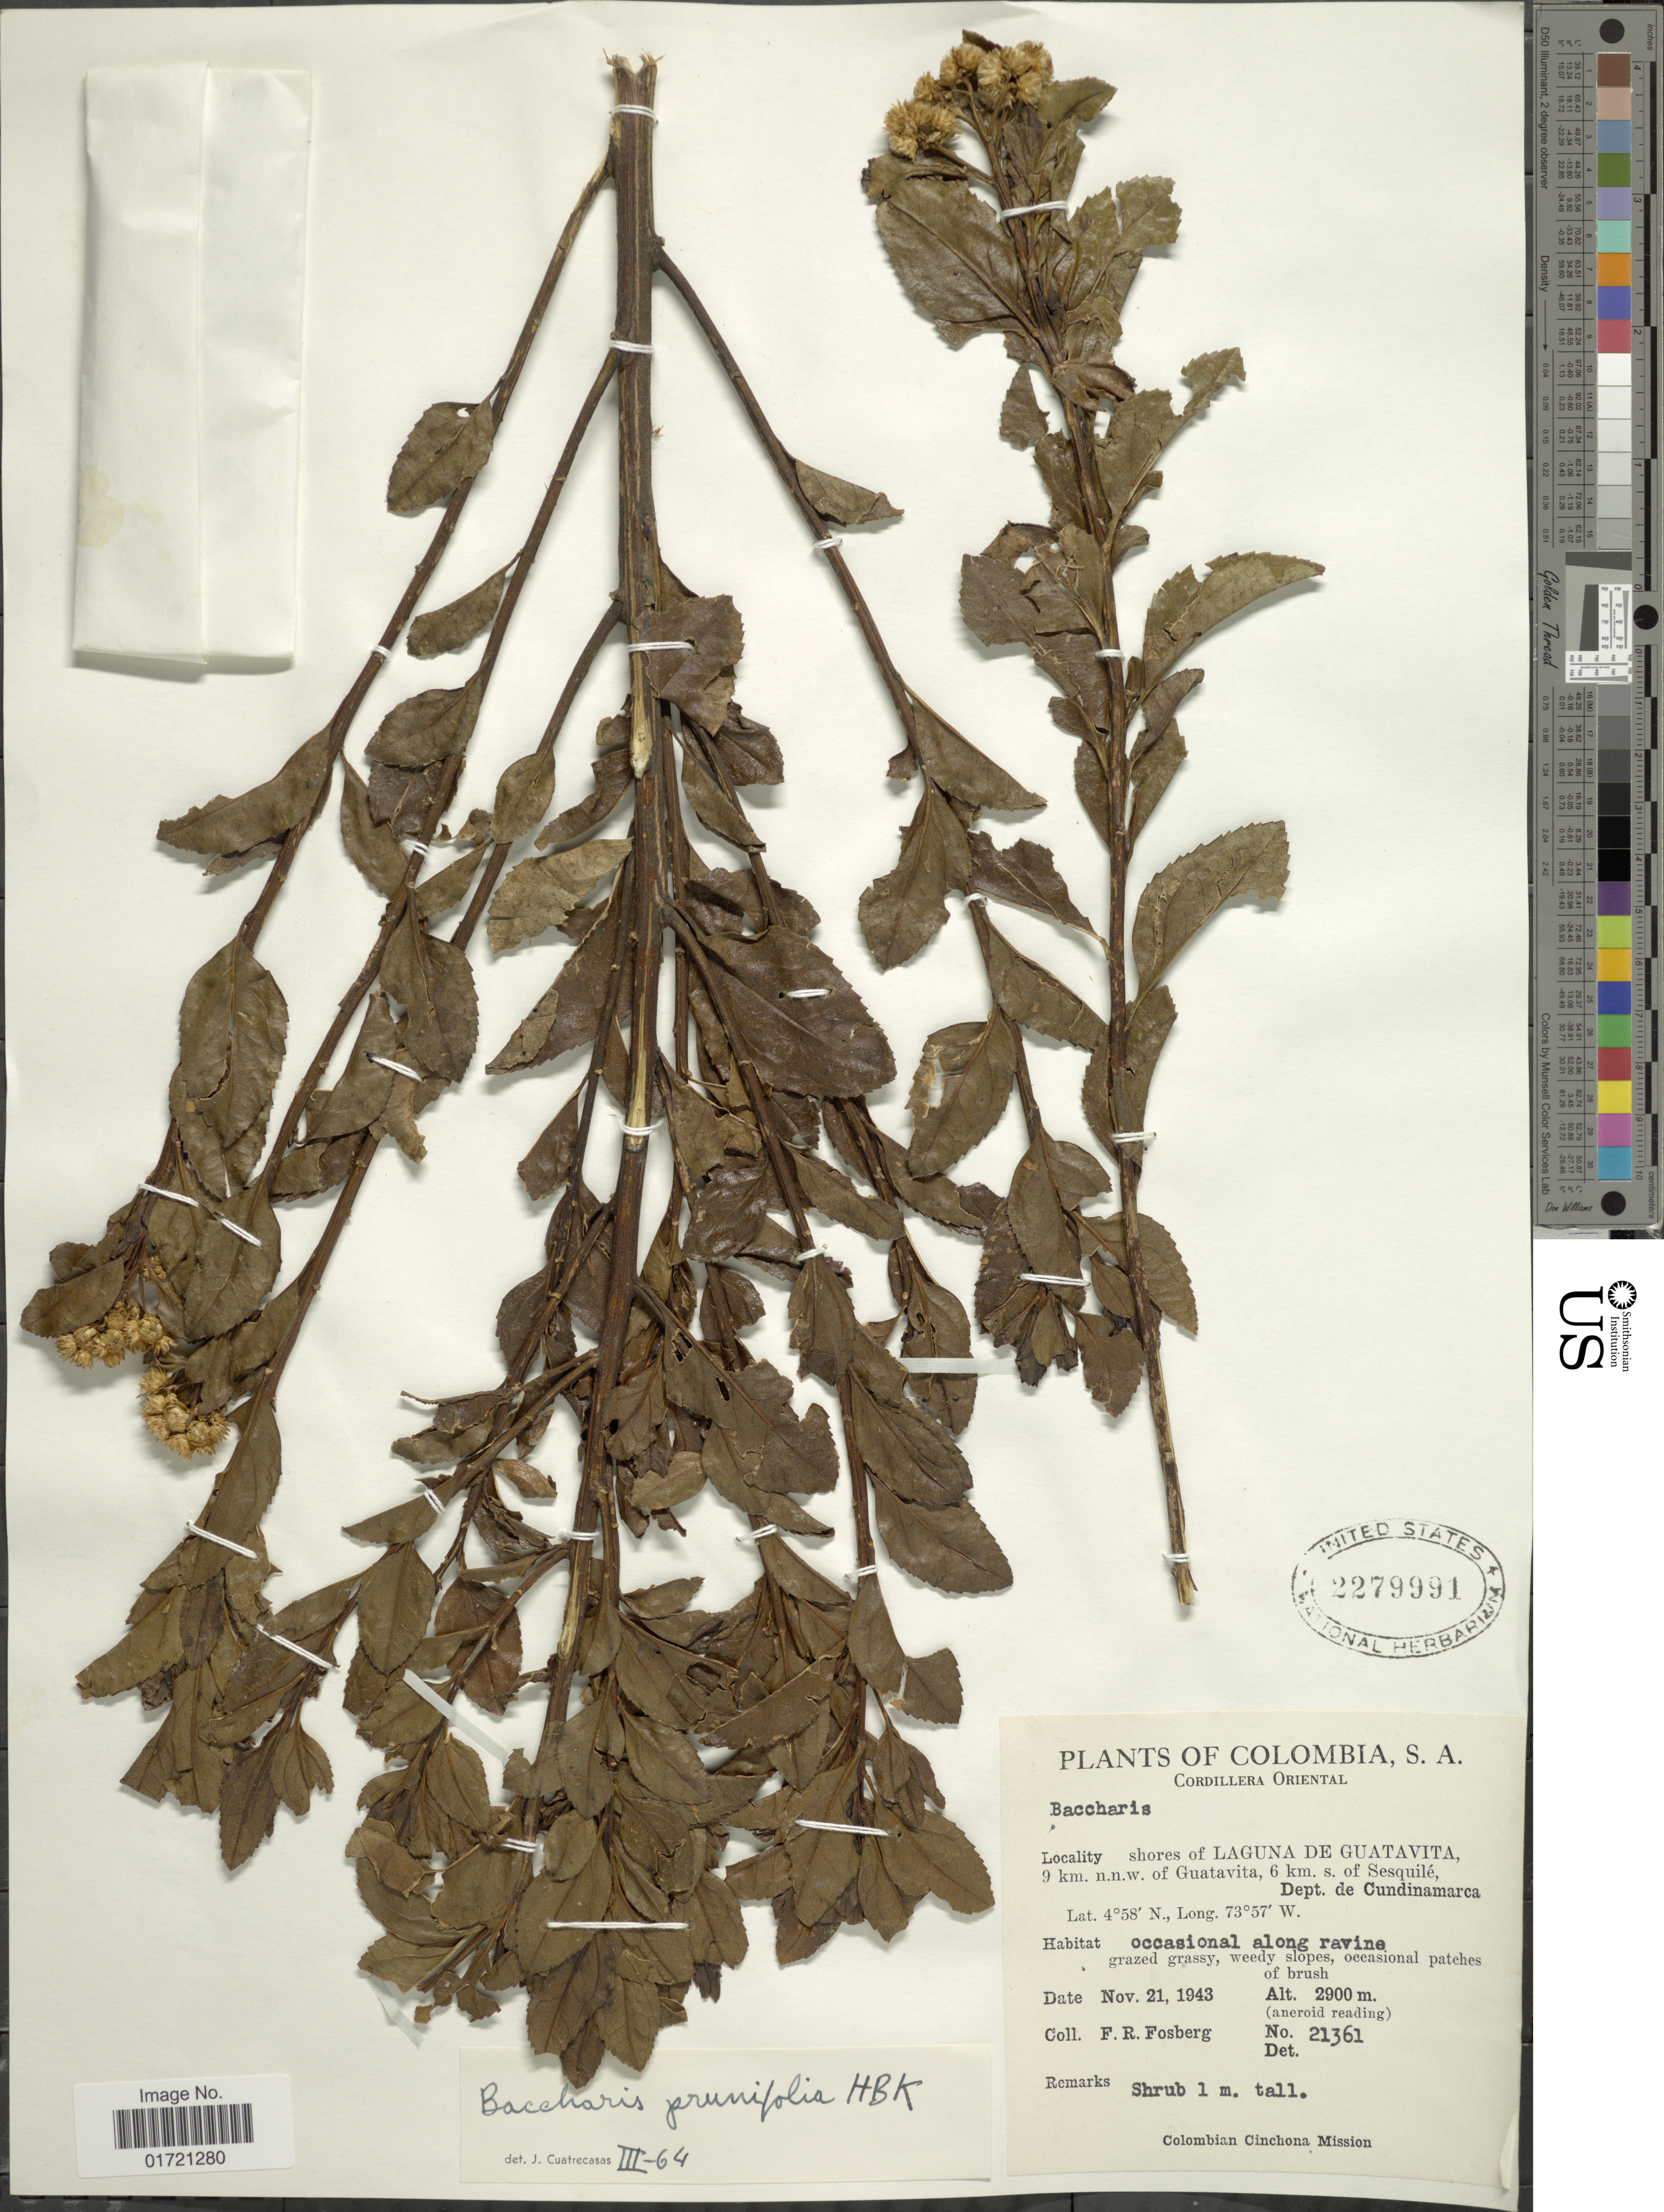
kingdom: Plantae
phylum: Tracheophyta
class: Magnoliopsida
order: Asterales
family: Asteraceae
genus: Baccharis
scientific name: Baccharis prunifolia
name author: Kunth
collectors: F. R. Fosberg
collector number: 21361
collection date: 1943-11-21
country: Colombia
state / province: Cundinamarca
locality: Cordillera Oriental. Shores of Laguna de Guatavita, 9 km. n.n.w. of Guatavita, 6 km. s. of Sesquilé, Dept. de Cundinamarca.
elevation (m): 2900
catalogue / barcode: US 2279991